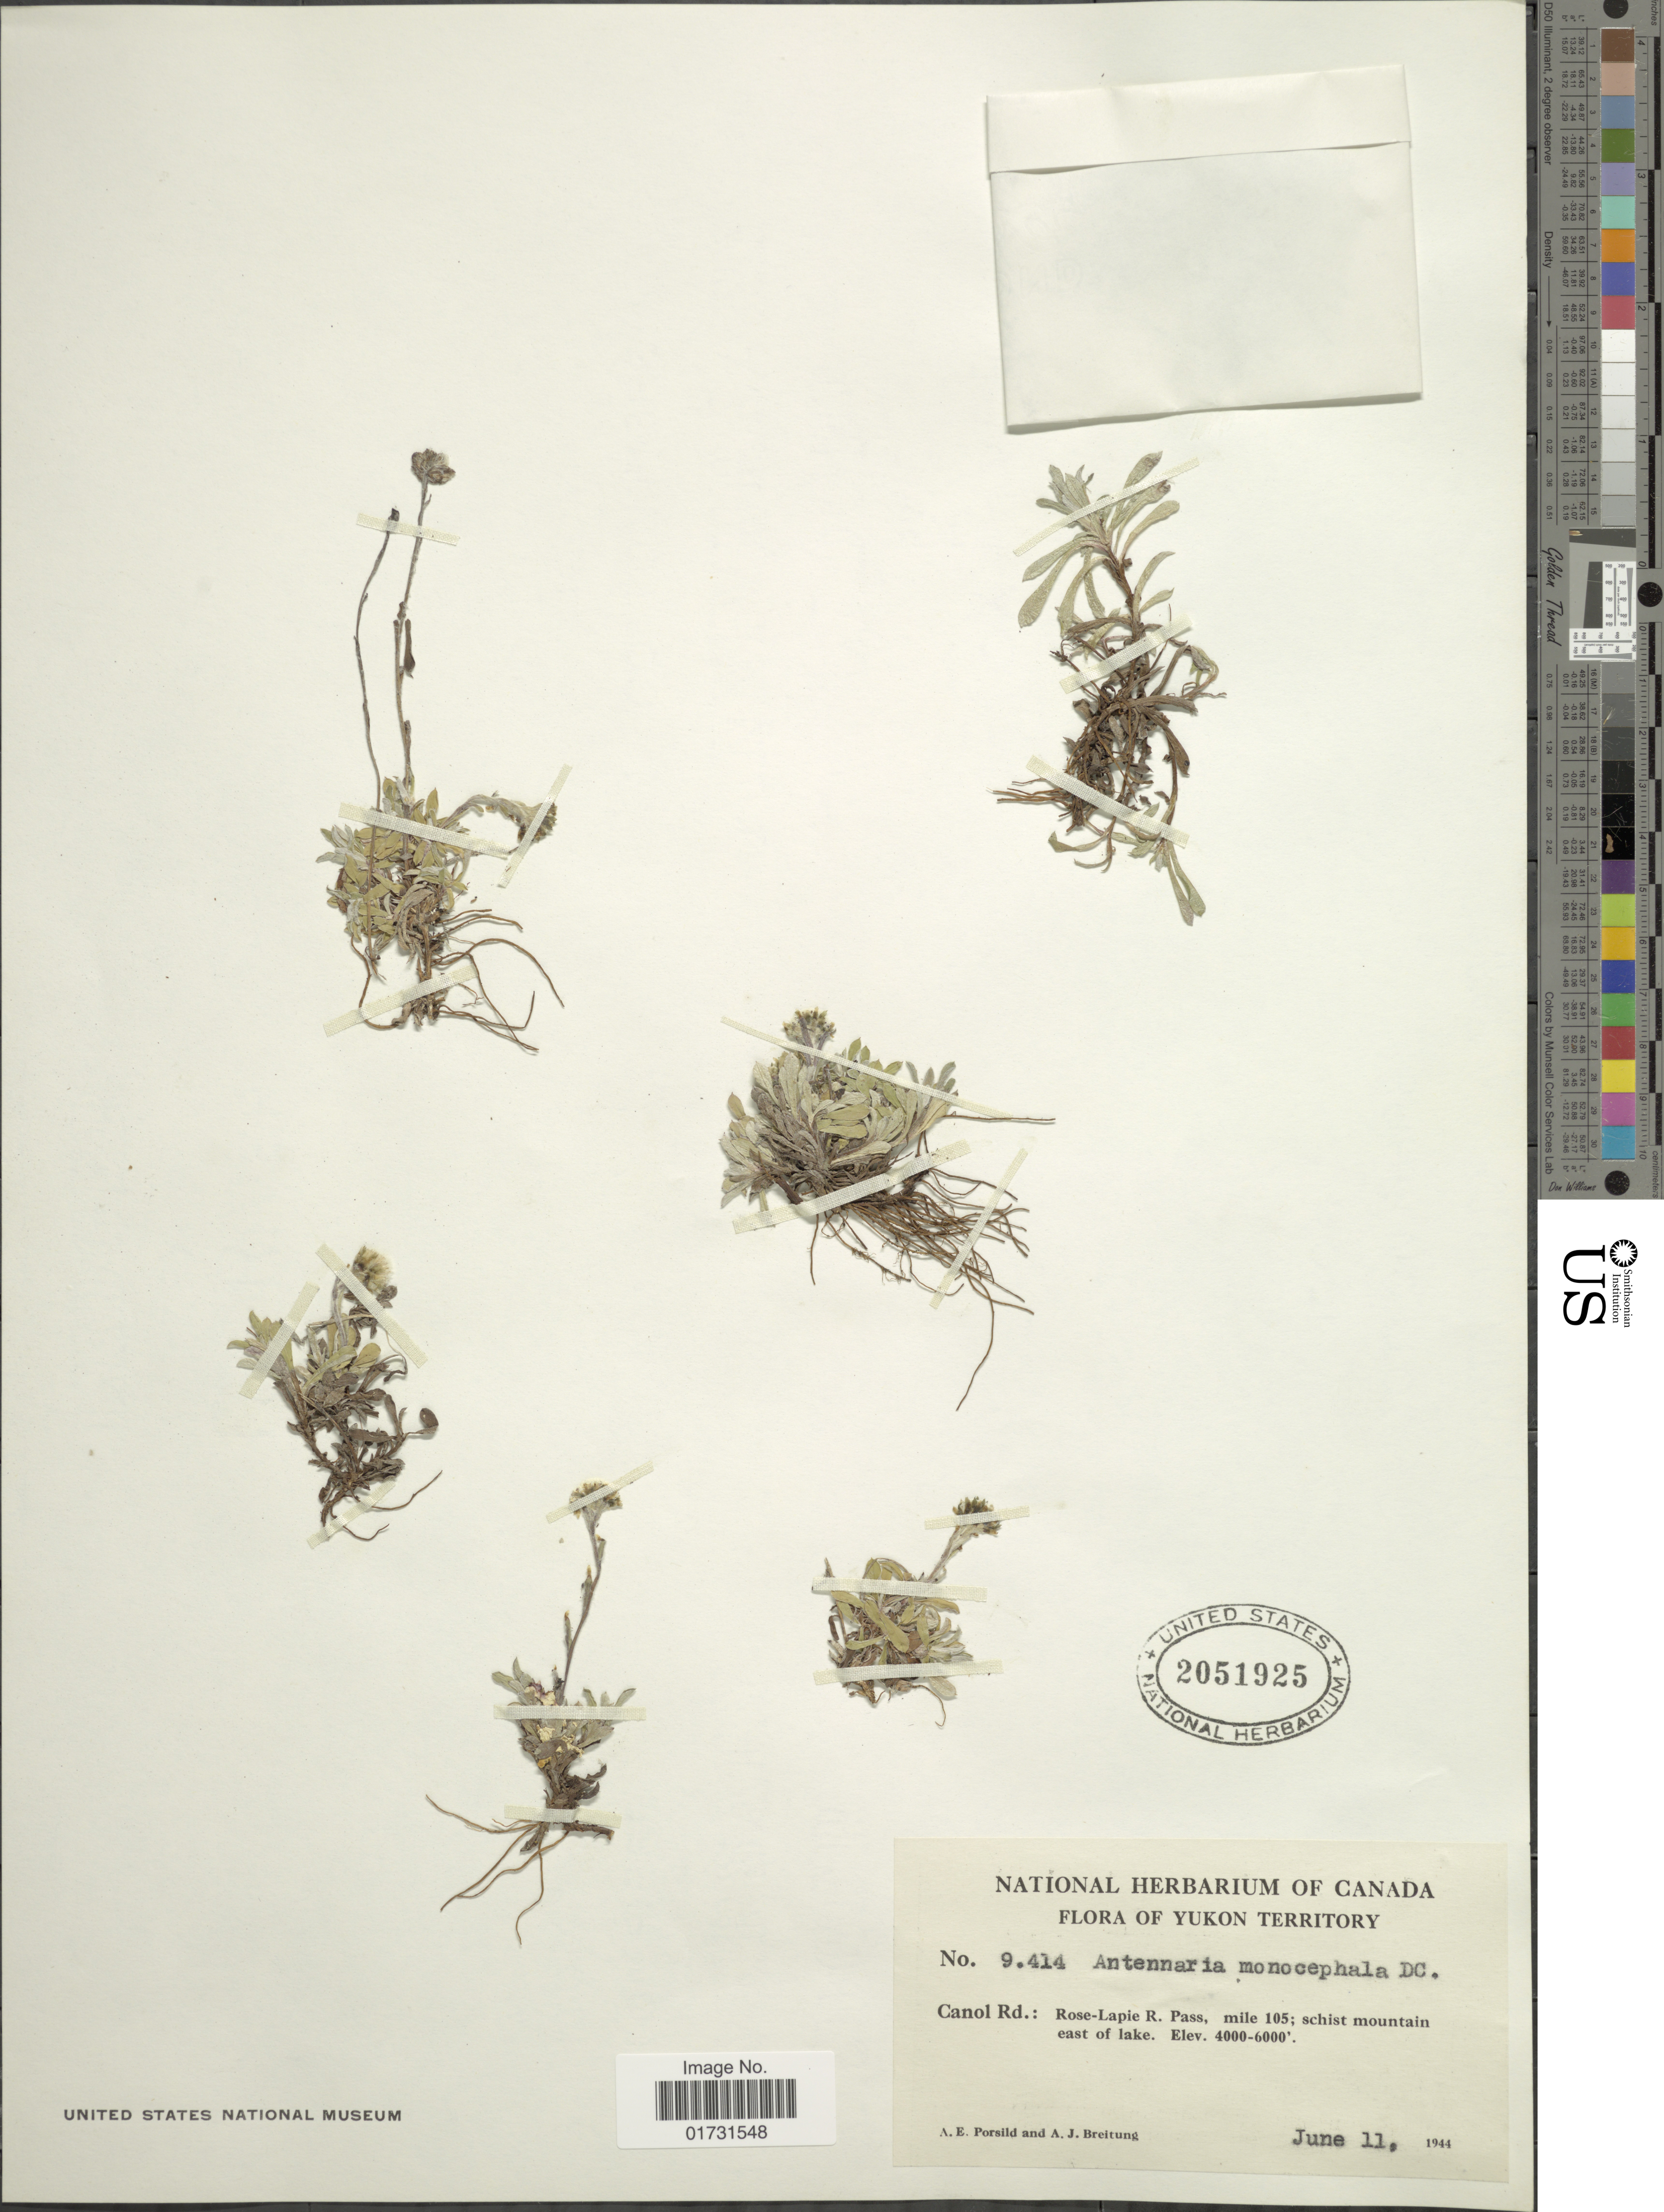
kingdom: Plantae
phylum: Tracheophyta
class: Magnoliopsida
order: Asterales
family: Asteraceae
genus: Antennaria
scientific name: Antennaria monocephala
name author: DC.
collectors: A. E. Porsild & A. Breitung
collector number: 9414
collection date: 1944-06-11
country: Canada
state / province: Yukon Territory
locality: Canol Rd.: Rose-Lapie R. Pass, mile 105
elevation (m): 1219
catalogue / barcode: US 2051925